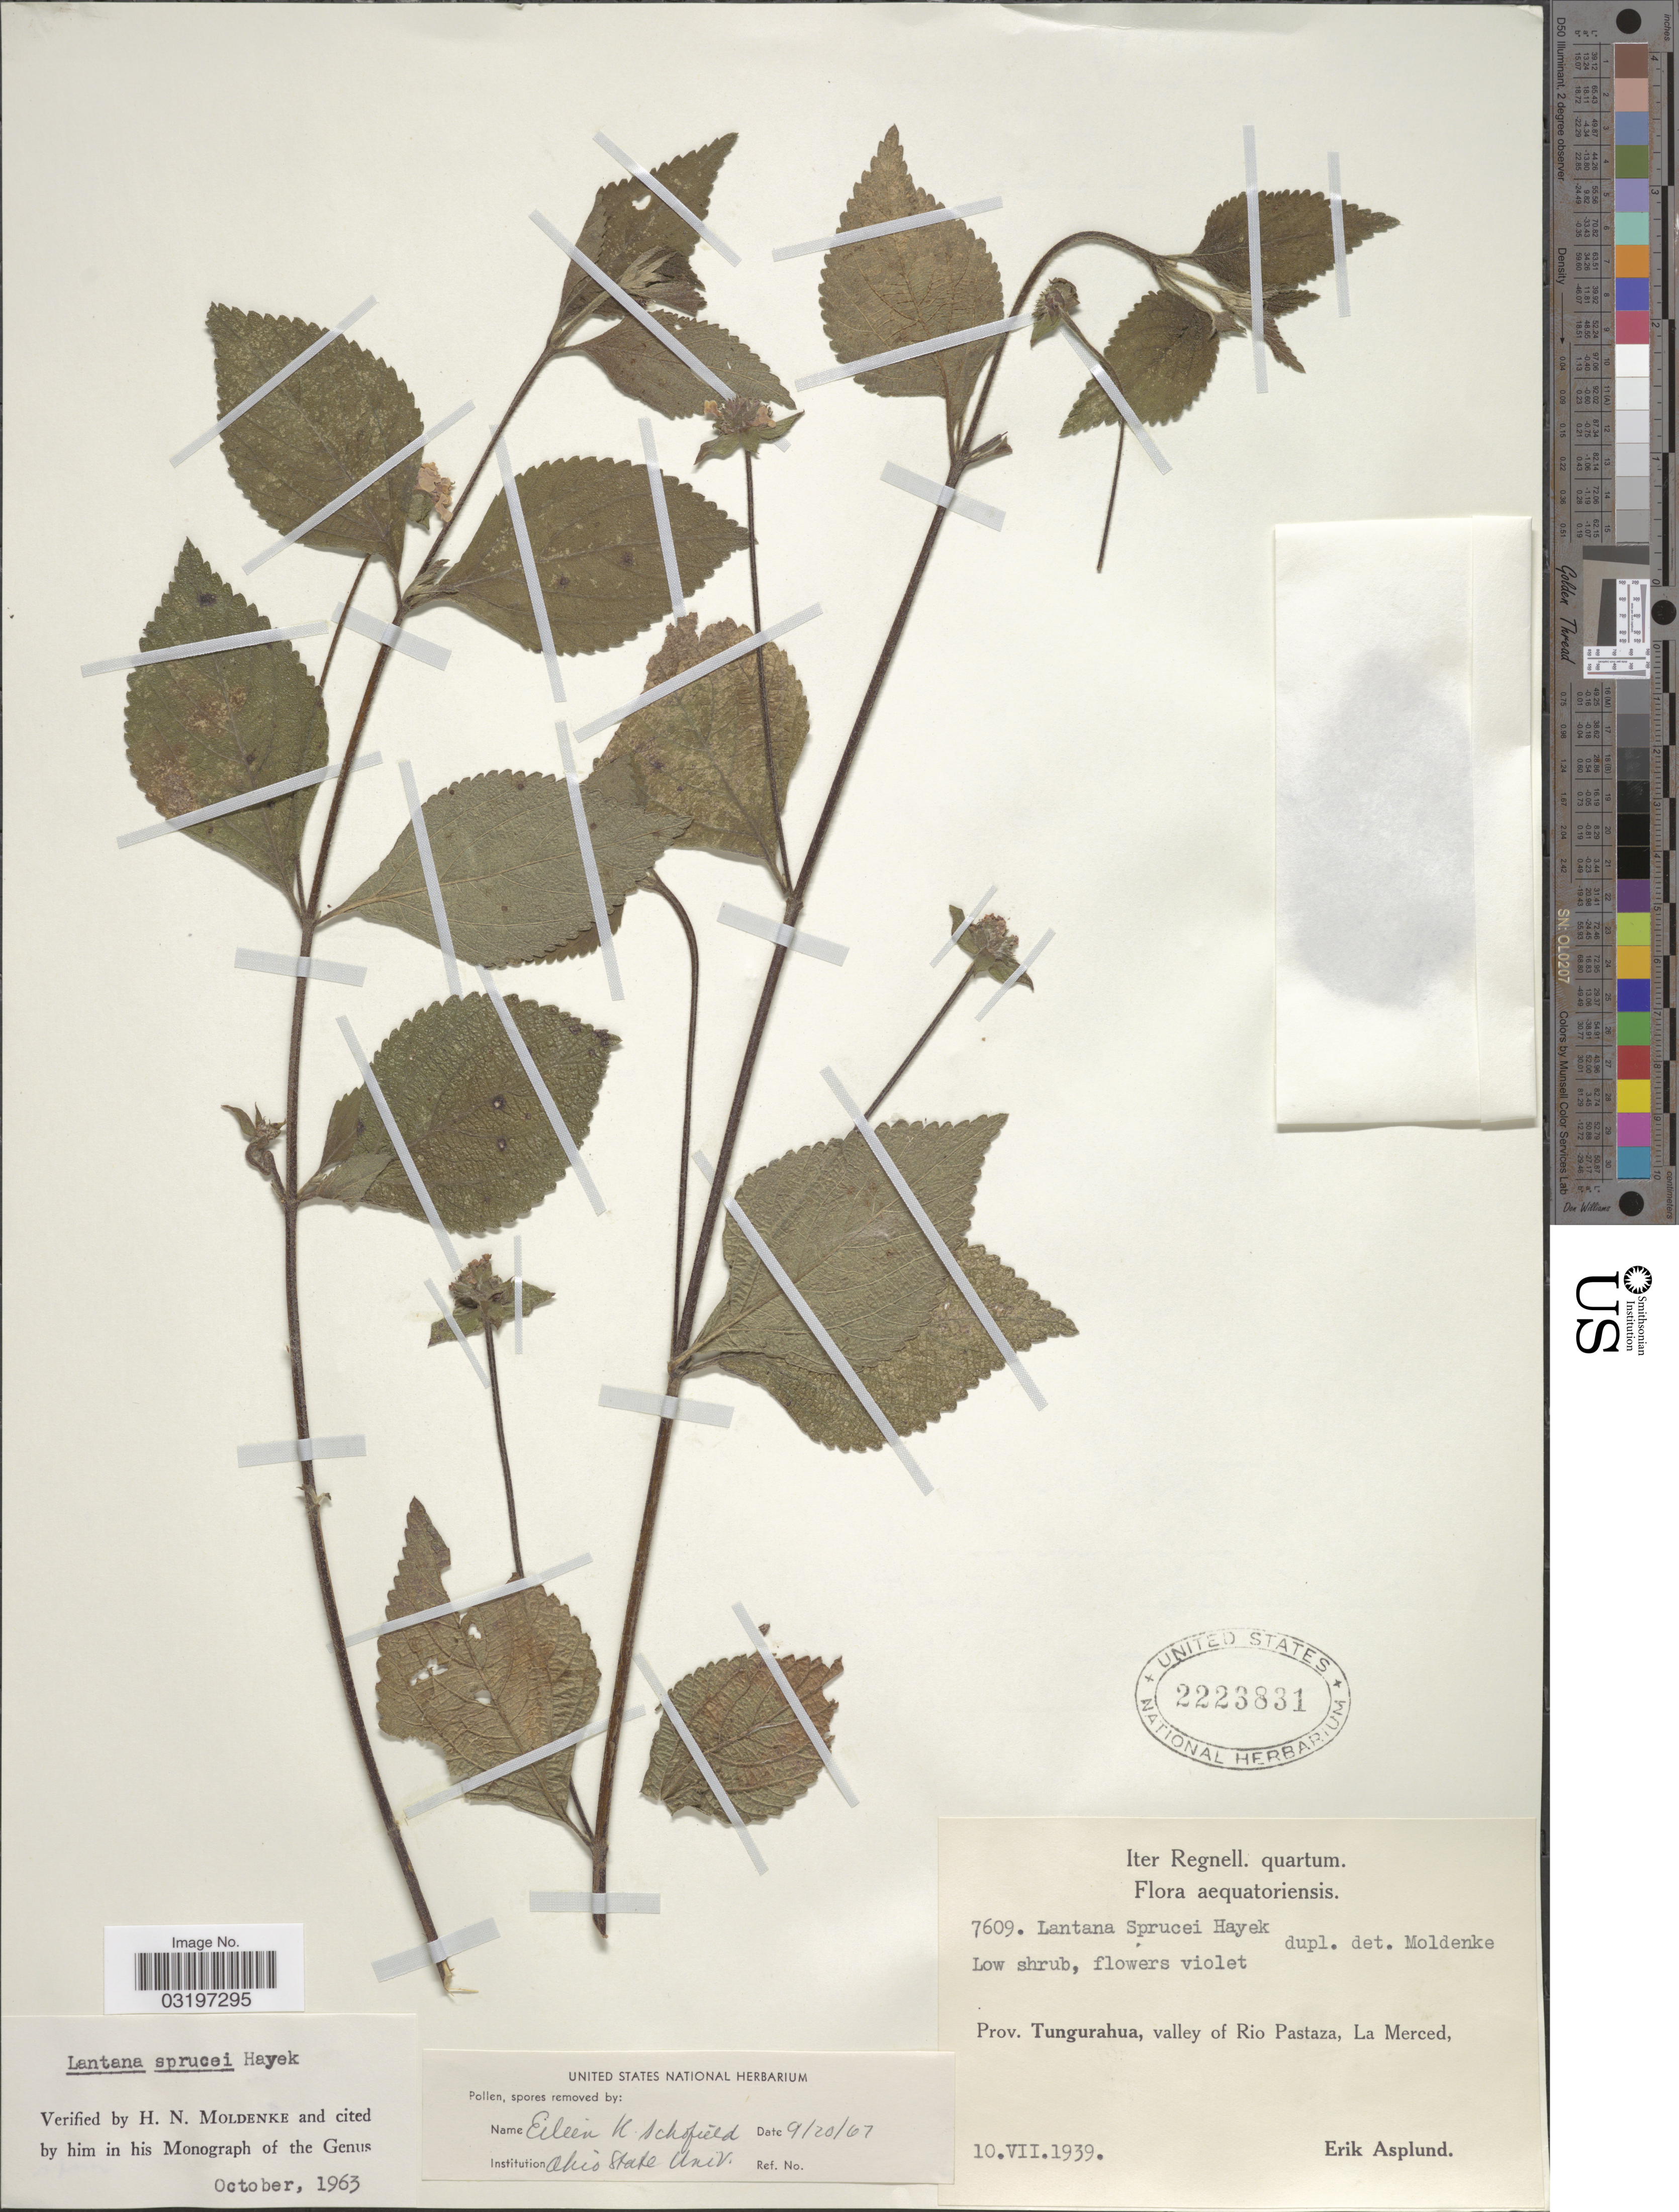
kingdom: Plantae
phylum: Tracheophyta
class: Magnoliopsida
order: Lamiales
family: Verbenaceae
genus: Lantana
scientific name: Lantana sprucei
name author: Hayek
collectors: E. Asplund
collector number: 7609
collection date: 1939-07-10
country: Ecuador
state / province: Tungurahua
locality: Valley of Rio Pastaza, La Merced.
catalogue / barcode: US 2223831